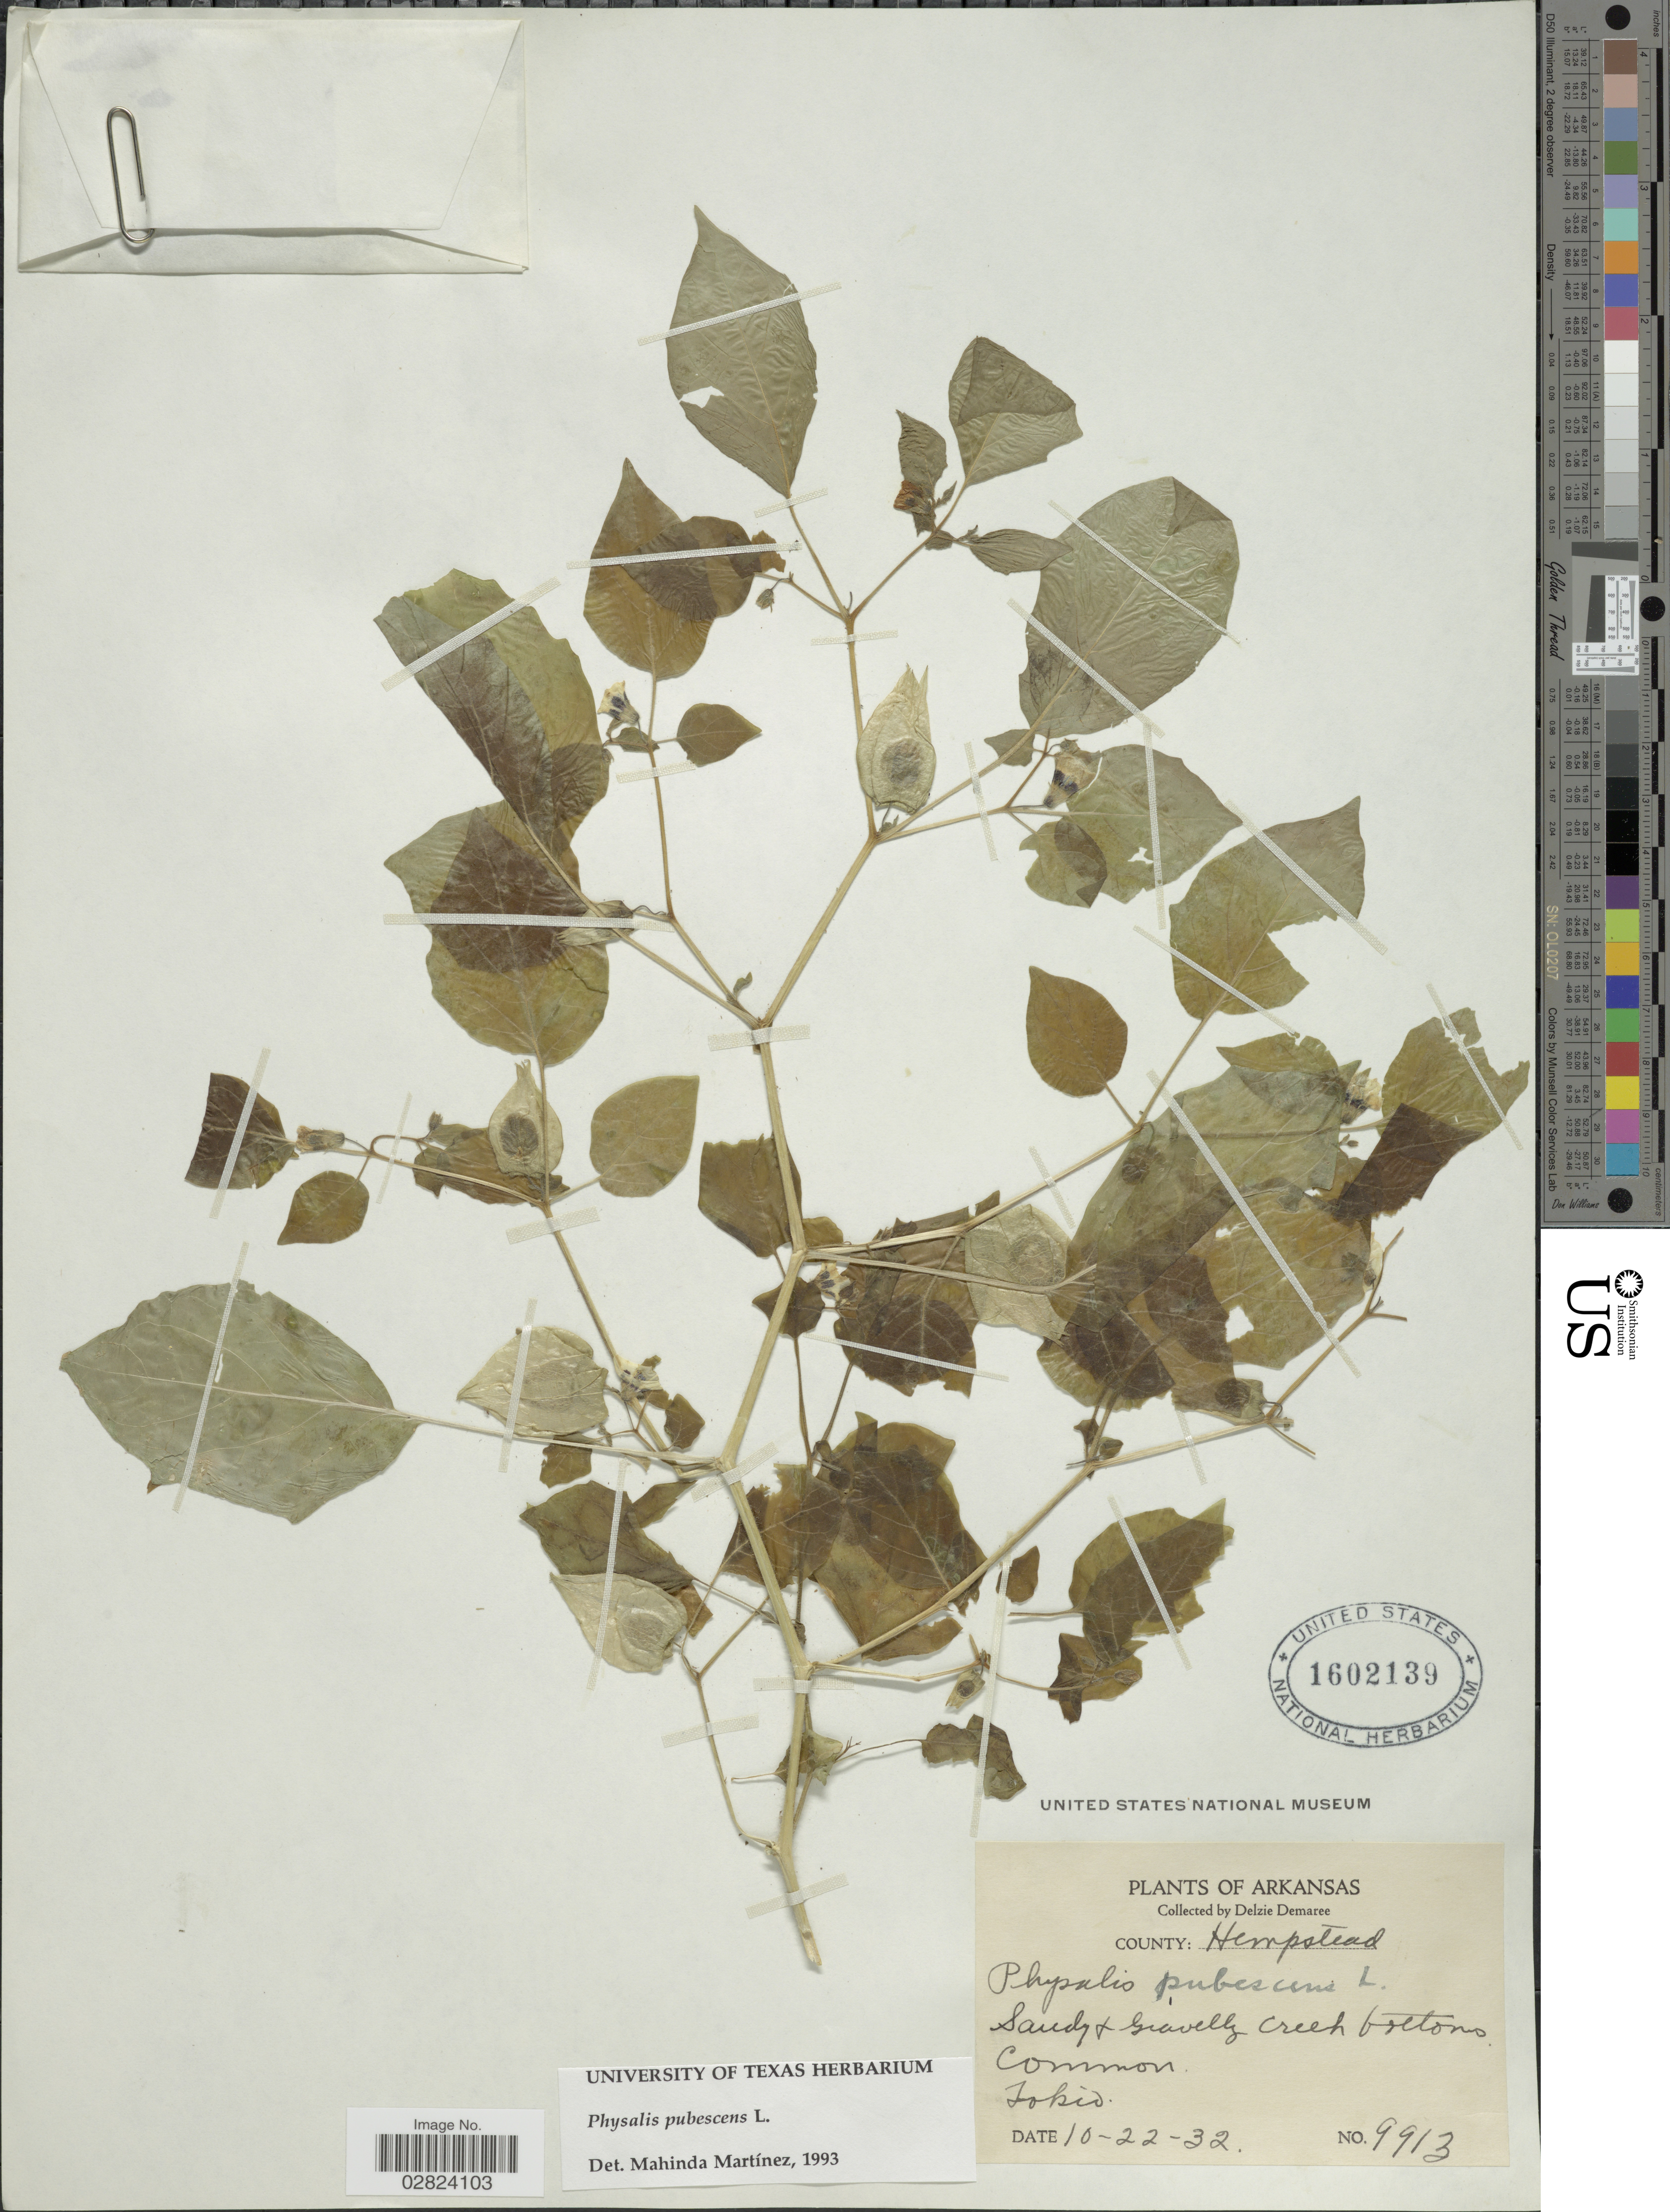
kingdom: Plantae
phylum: Tracheophyta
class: Magnoliopsida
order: Solanales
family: Solanaceae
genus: Physalis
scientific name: Physalis pubescens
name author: L.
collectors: D. Demaree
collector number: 9913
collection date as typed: Transcribed d/m/y: 22/10/32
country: United States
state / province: Arkansas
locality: County: Hempstad. Sandy & gravelly creek bottoms. Sokio.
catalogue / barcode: US 1602139